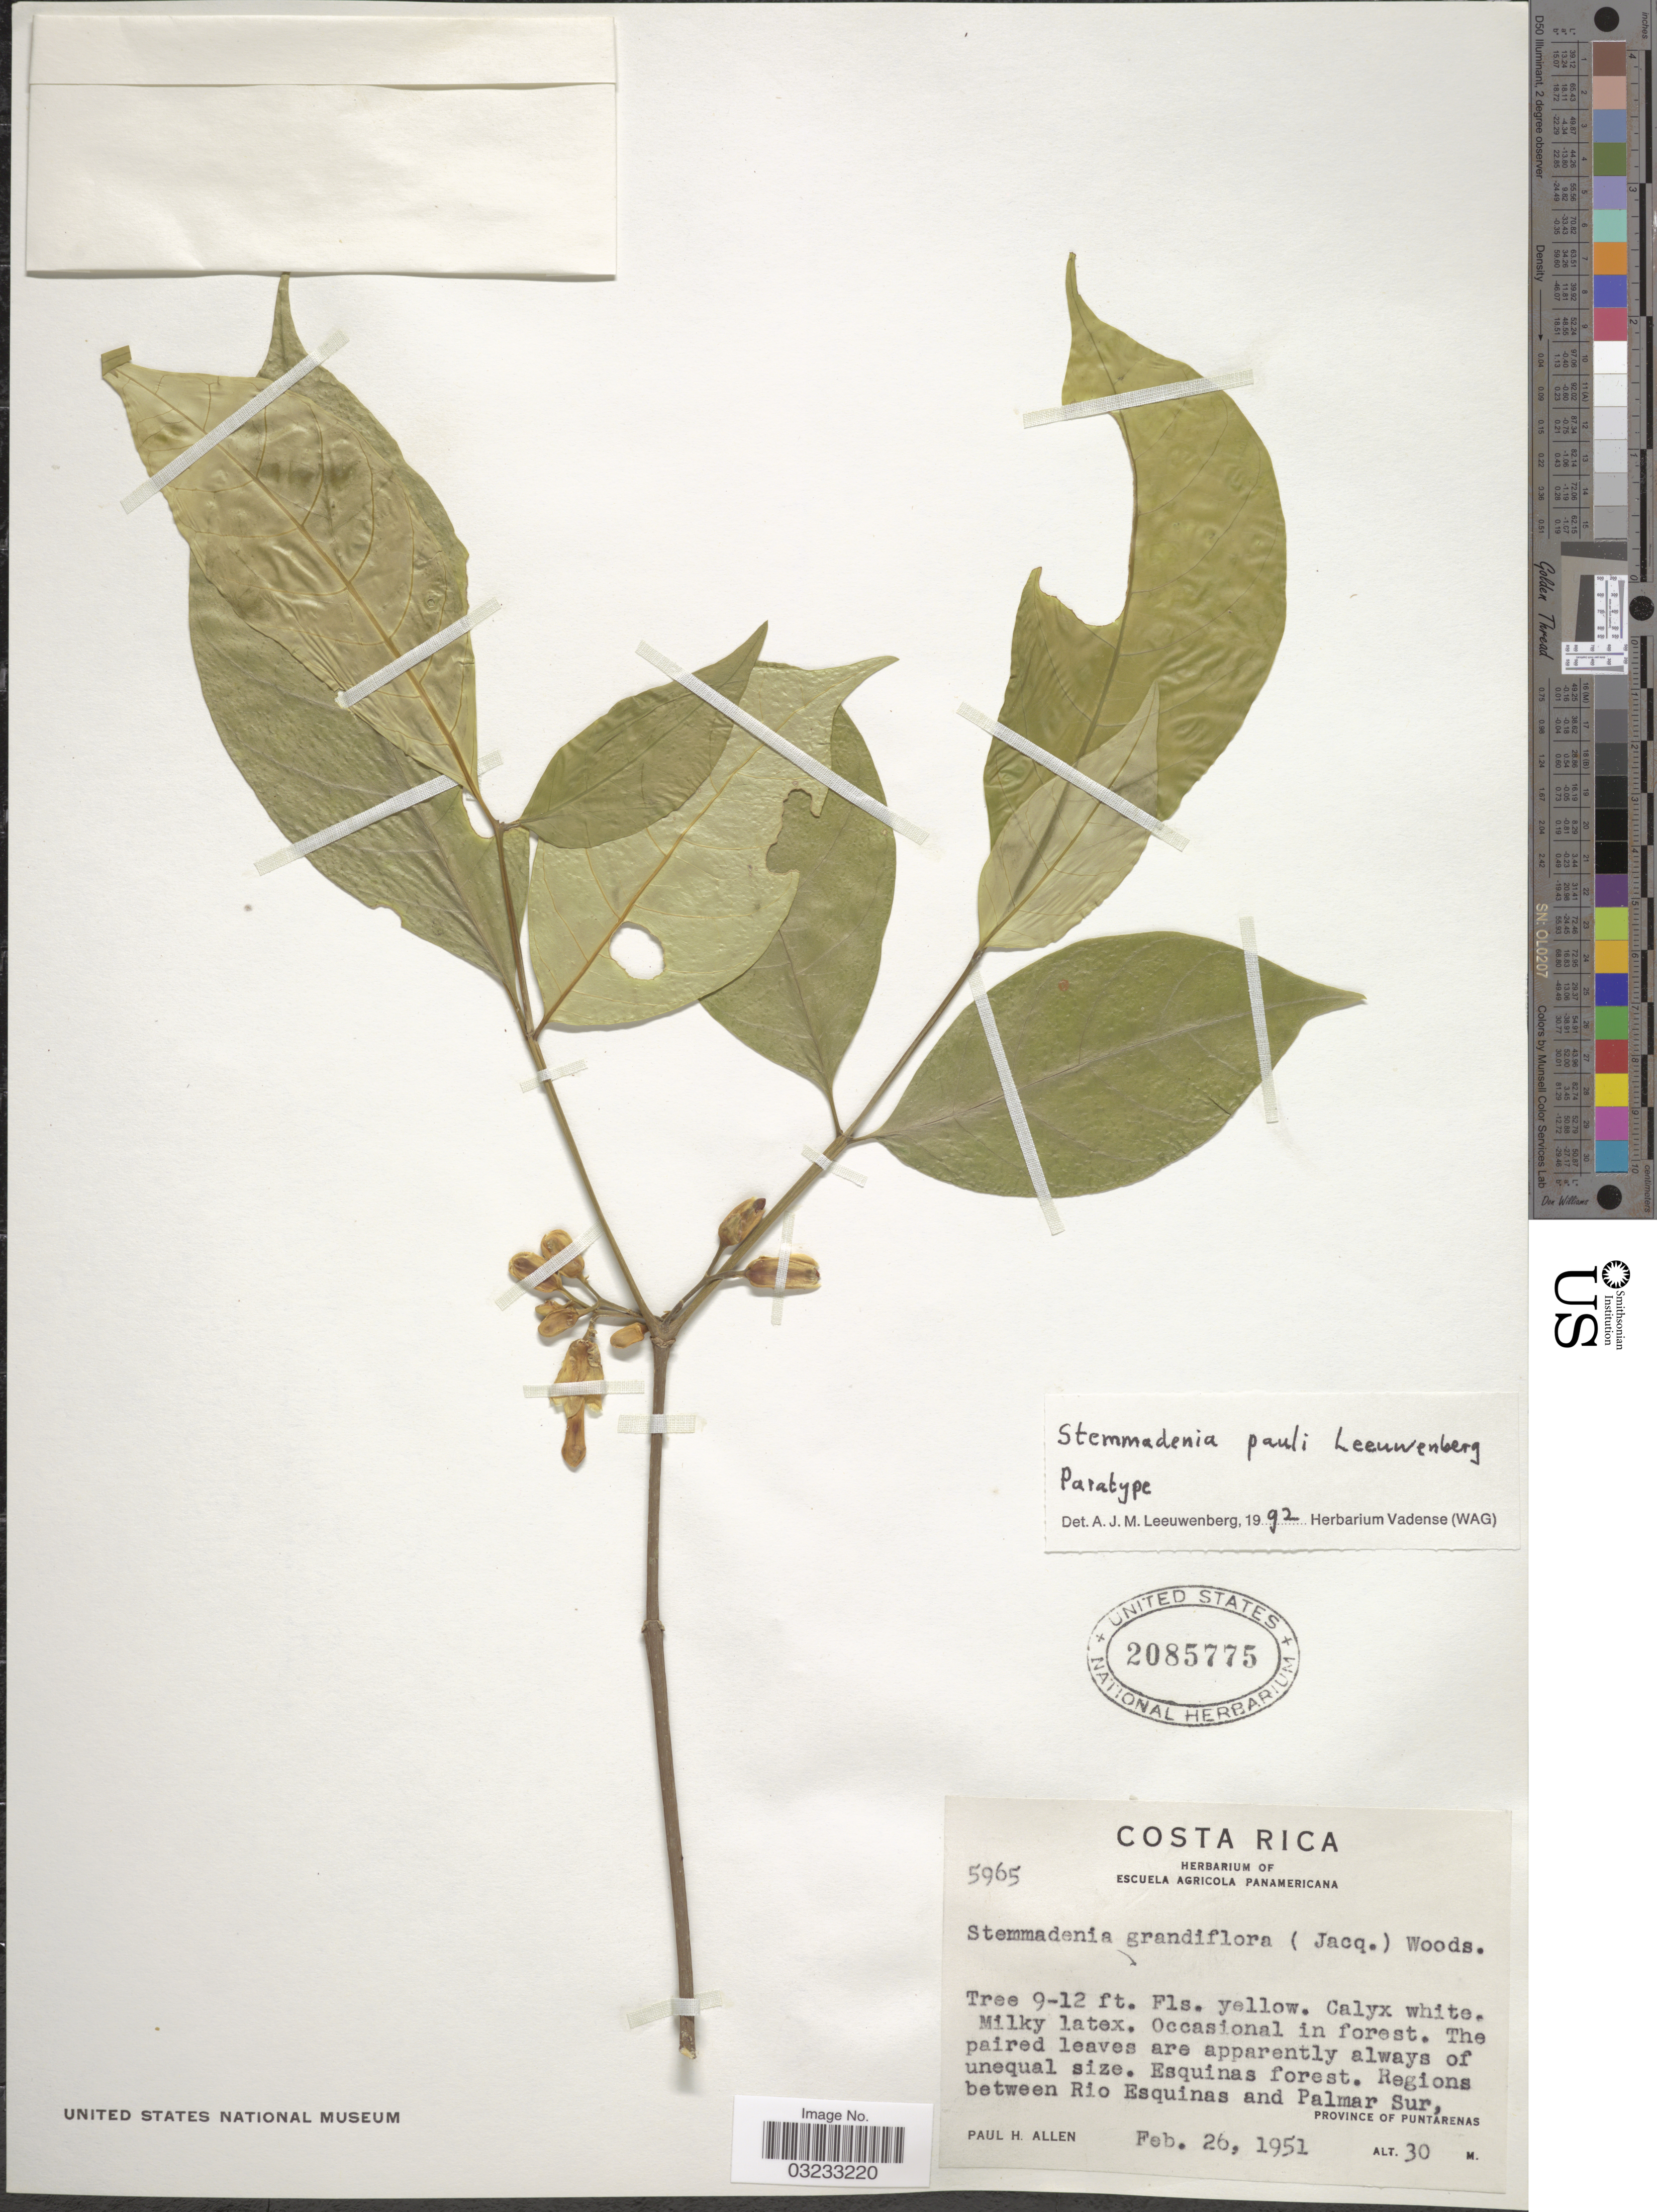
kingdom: Plantae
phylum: Tracheophyta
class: Magnoliopsida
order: Gentianales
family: Apocynaceae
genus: Stemmadenia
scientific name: Stemmadenia pauli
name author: Leeuwenb.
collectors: P. H. Allen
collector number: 5965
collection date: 1951-02-26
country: Costa Rica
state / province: Puntarenas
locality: Regions between Rio Esquinas and Palmar Sur.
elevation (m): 30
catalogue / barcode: US 2085775